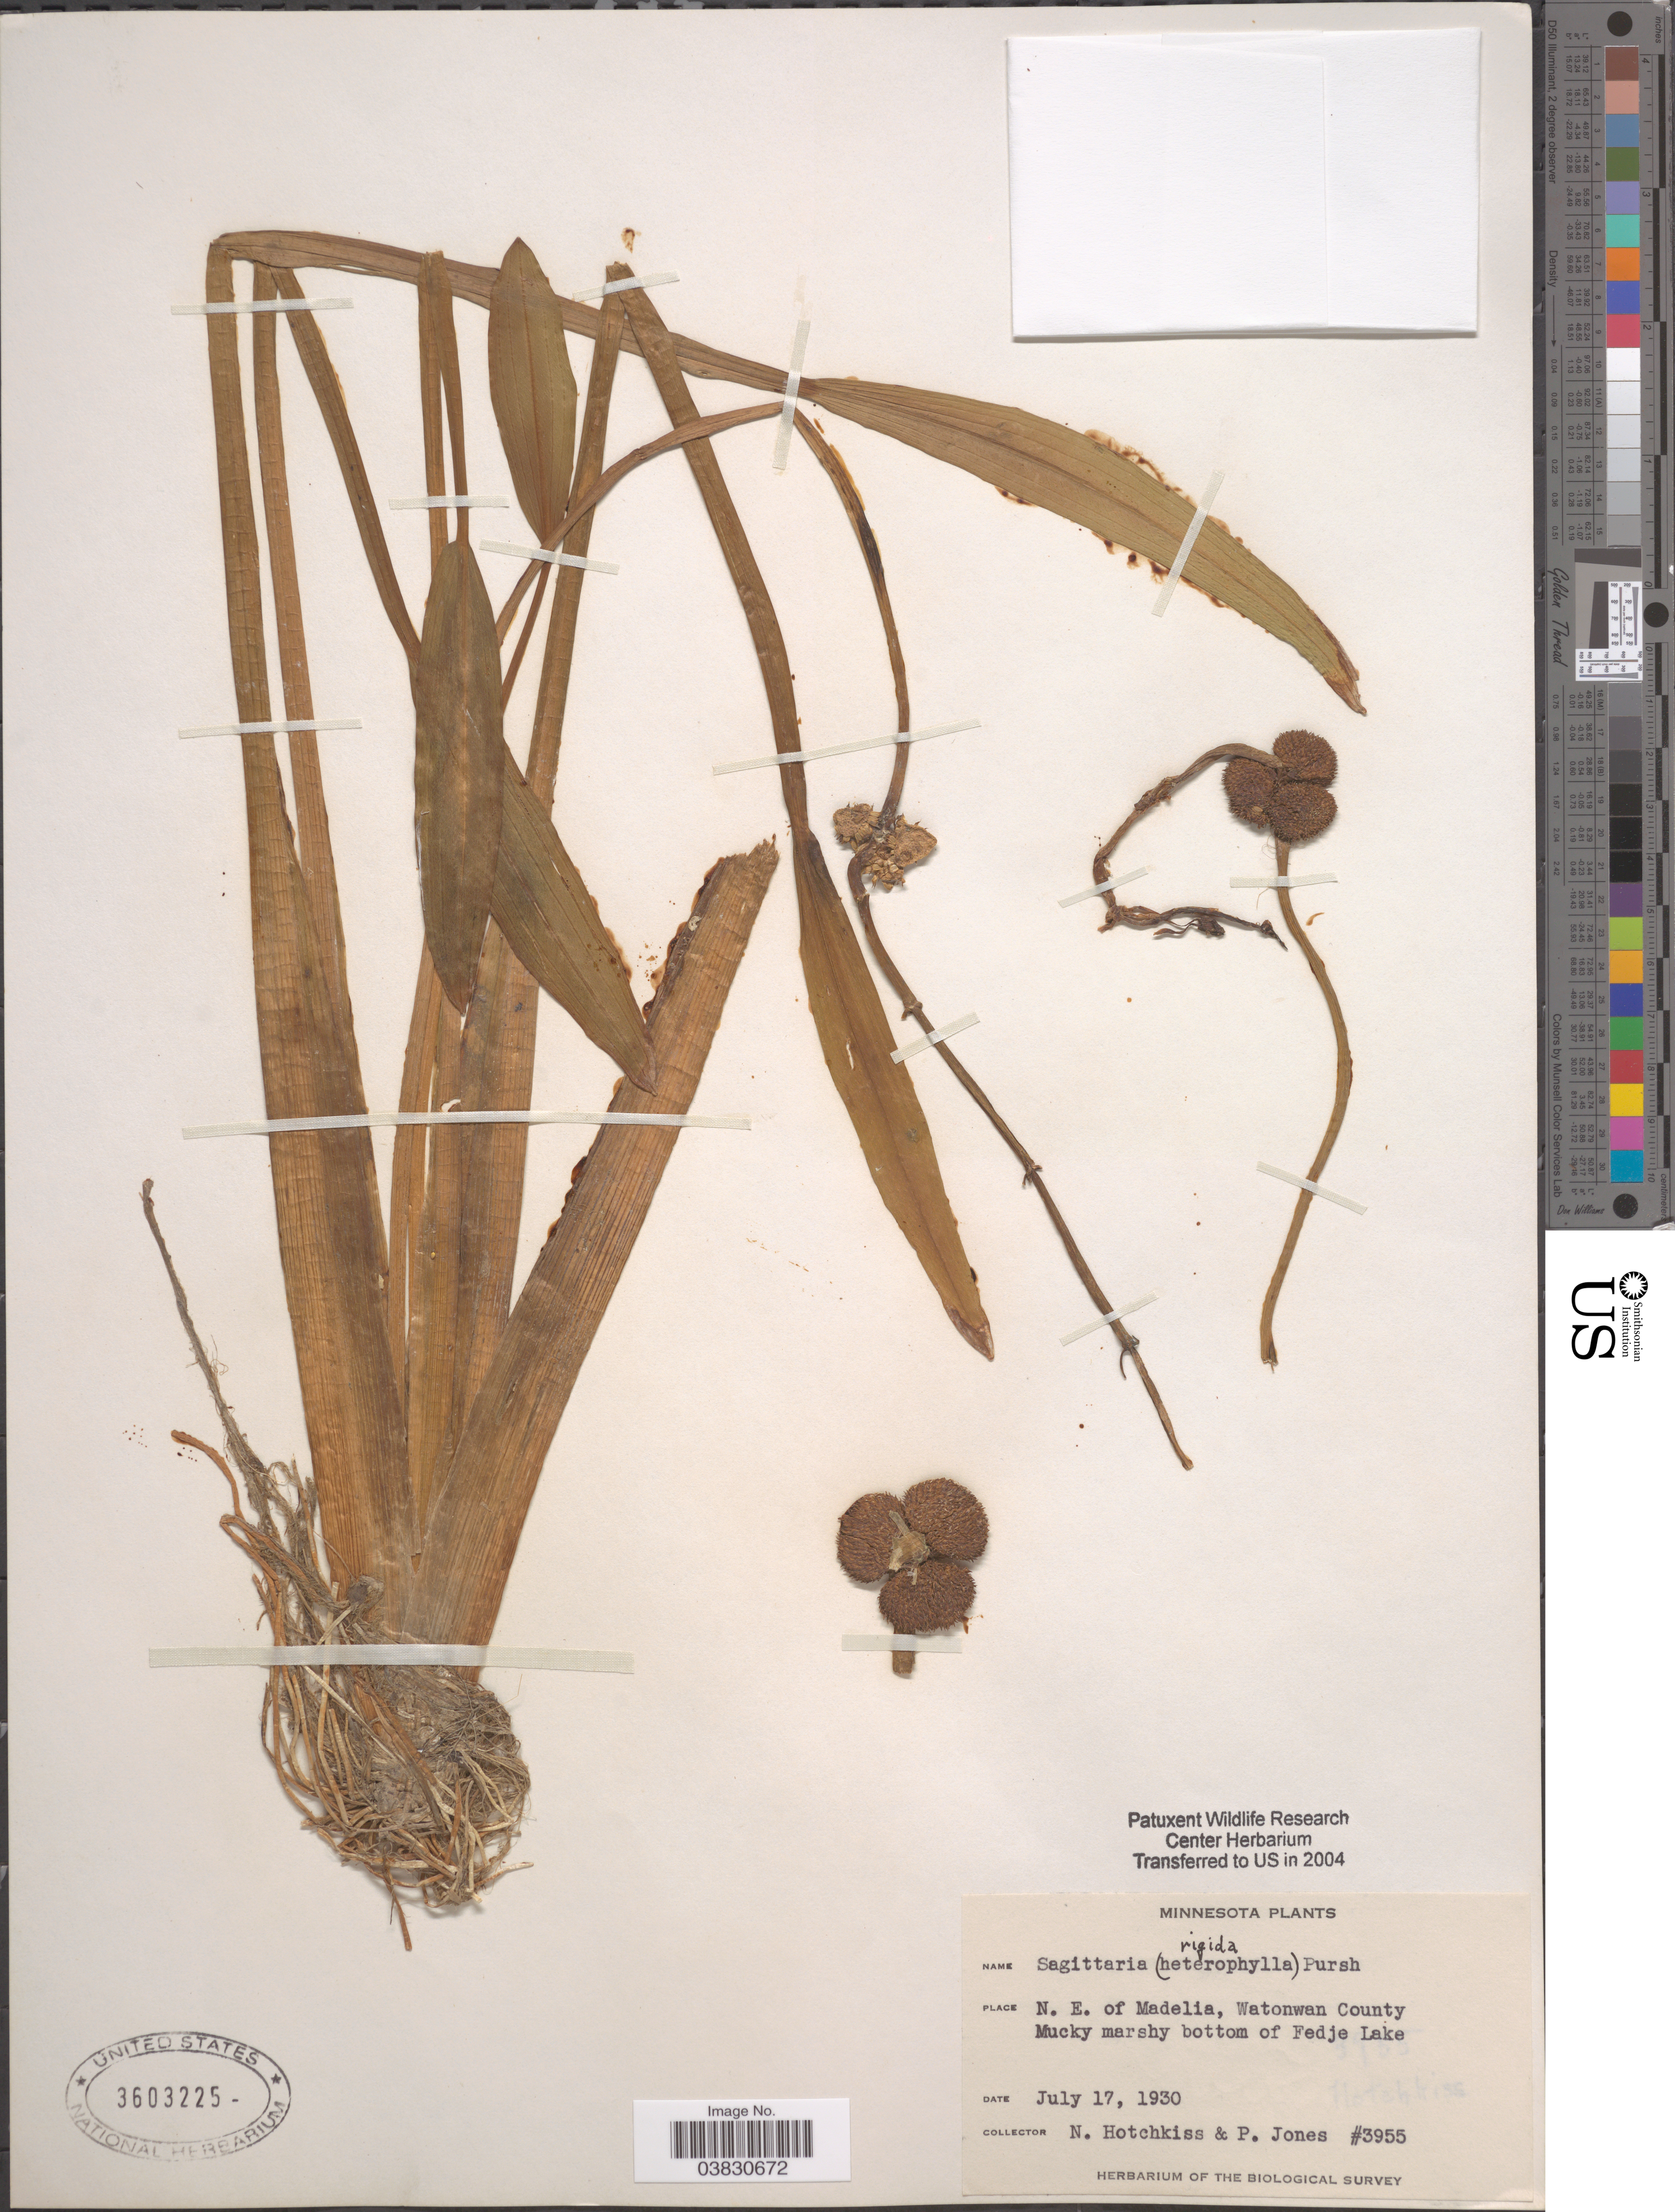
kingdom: Plantae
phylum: Tracheophyta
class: Liliopsida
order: Alismatales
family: Alismataceae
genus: Sagittaria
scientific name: Sagittaria rigida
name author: Pursh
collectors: N. Hotchkiss & P. Jones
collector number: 3955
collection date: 1930-07-17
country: United States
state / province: Minnesota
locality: N. E. of Madelia, Watonwan County. Mucky marshy bottom of Fedje Lake.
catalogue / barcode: US 3603225